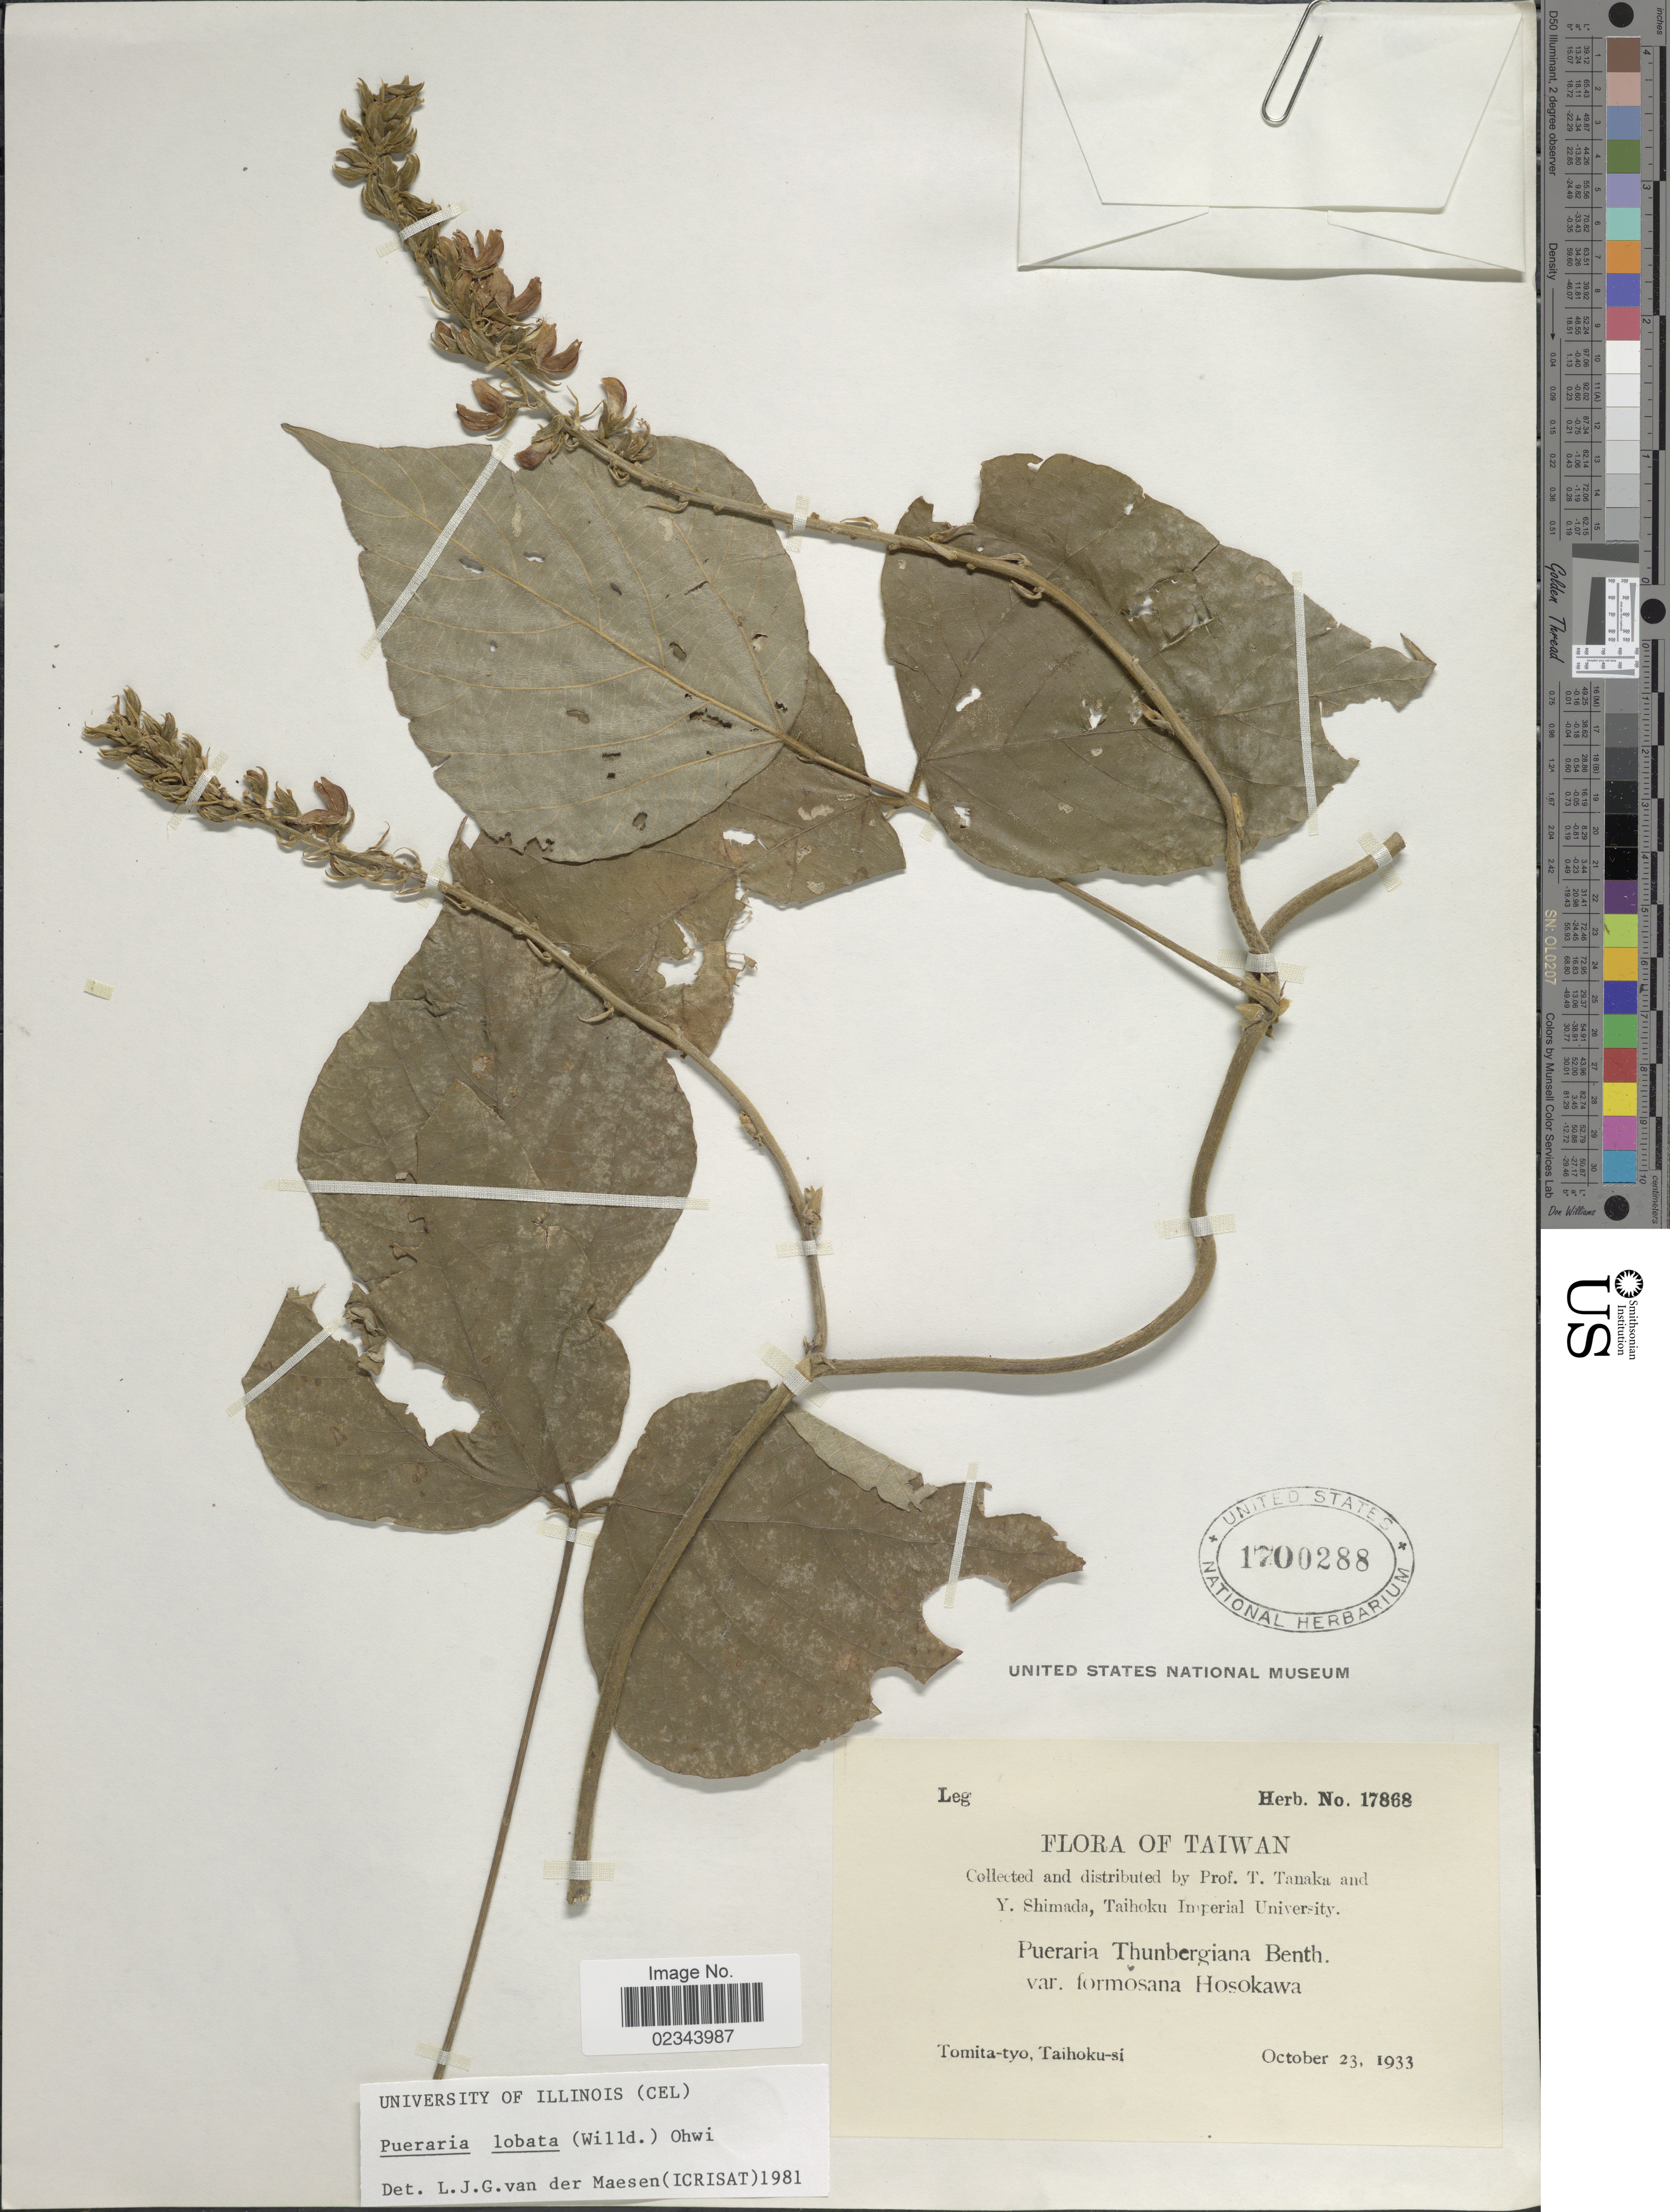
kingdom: Plantae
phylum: Tracheophyta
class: Magnoliopsida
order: Fabales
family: Fabaceae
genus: Pueraria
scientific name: Pueraria lobata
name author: (Willd.) Ohwi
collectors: T. Tanaka & Y. Shimada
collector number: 17868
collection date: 1933-10-23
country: Taiwan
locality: Tomita-tyo, Taihoku-si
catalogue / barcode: US 1700288